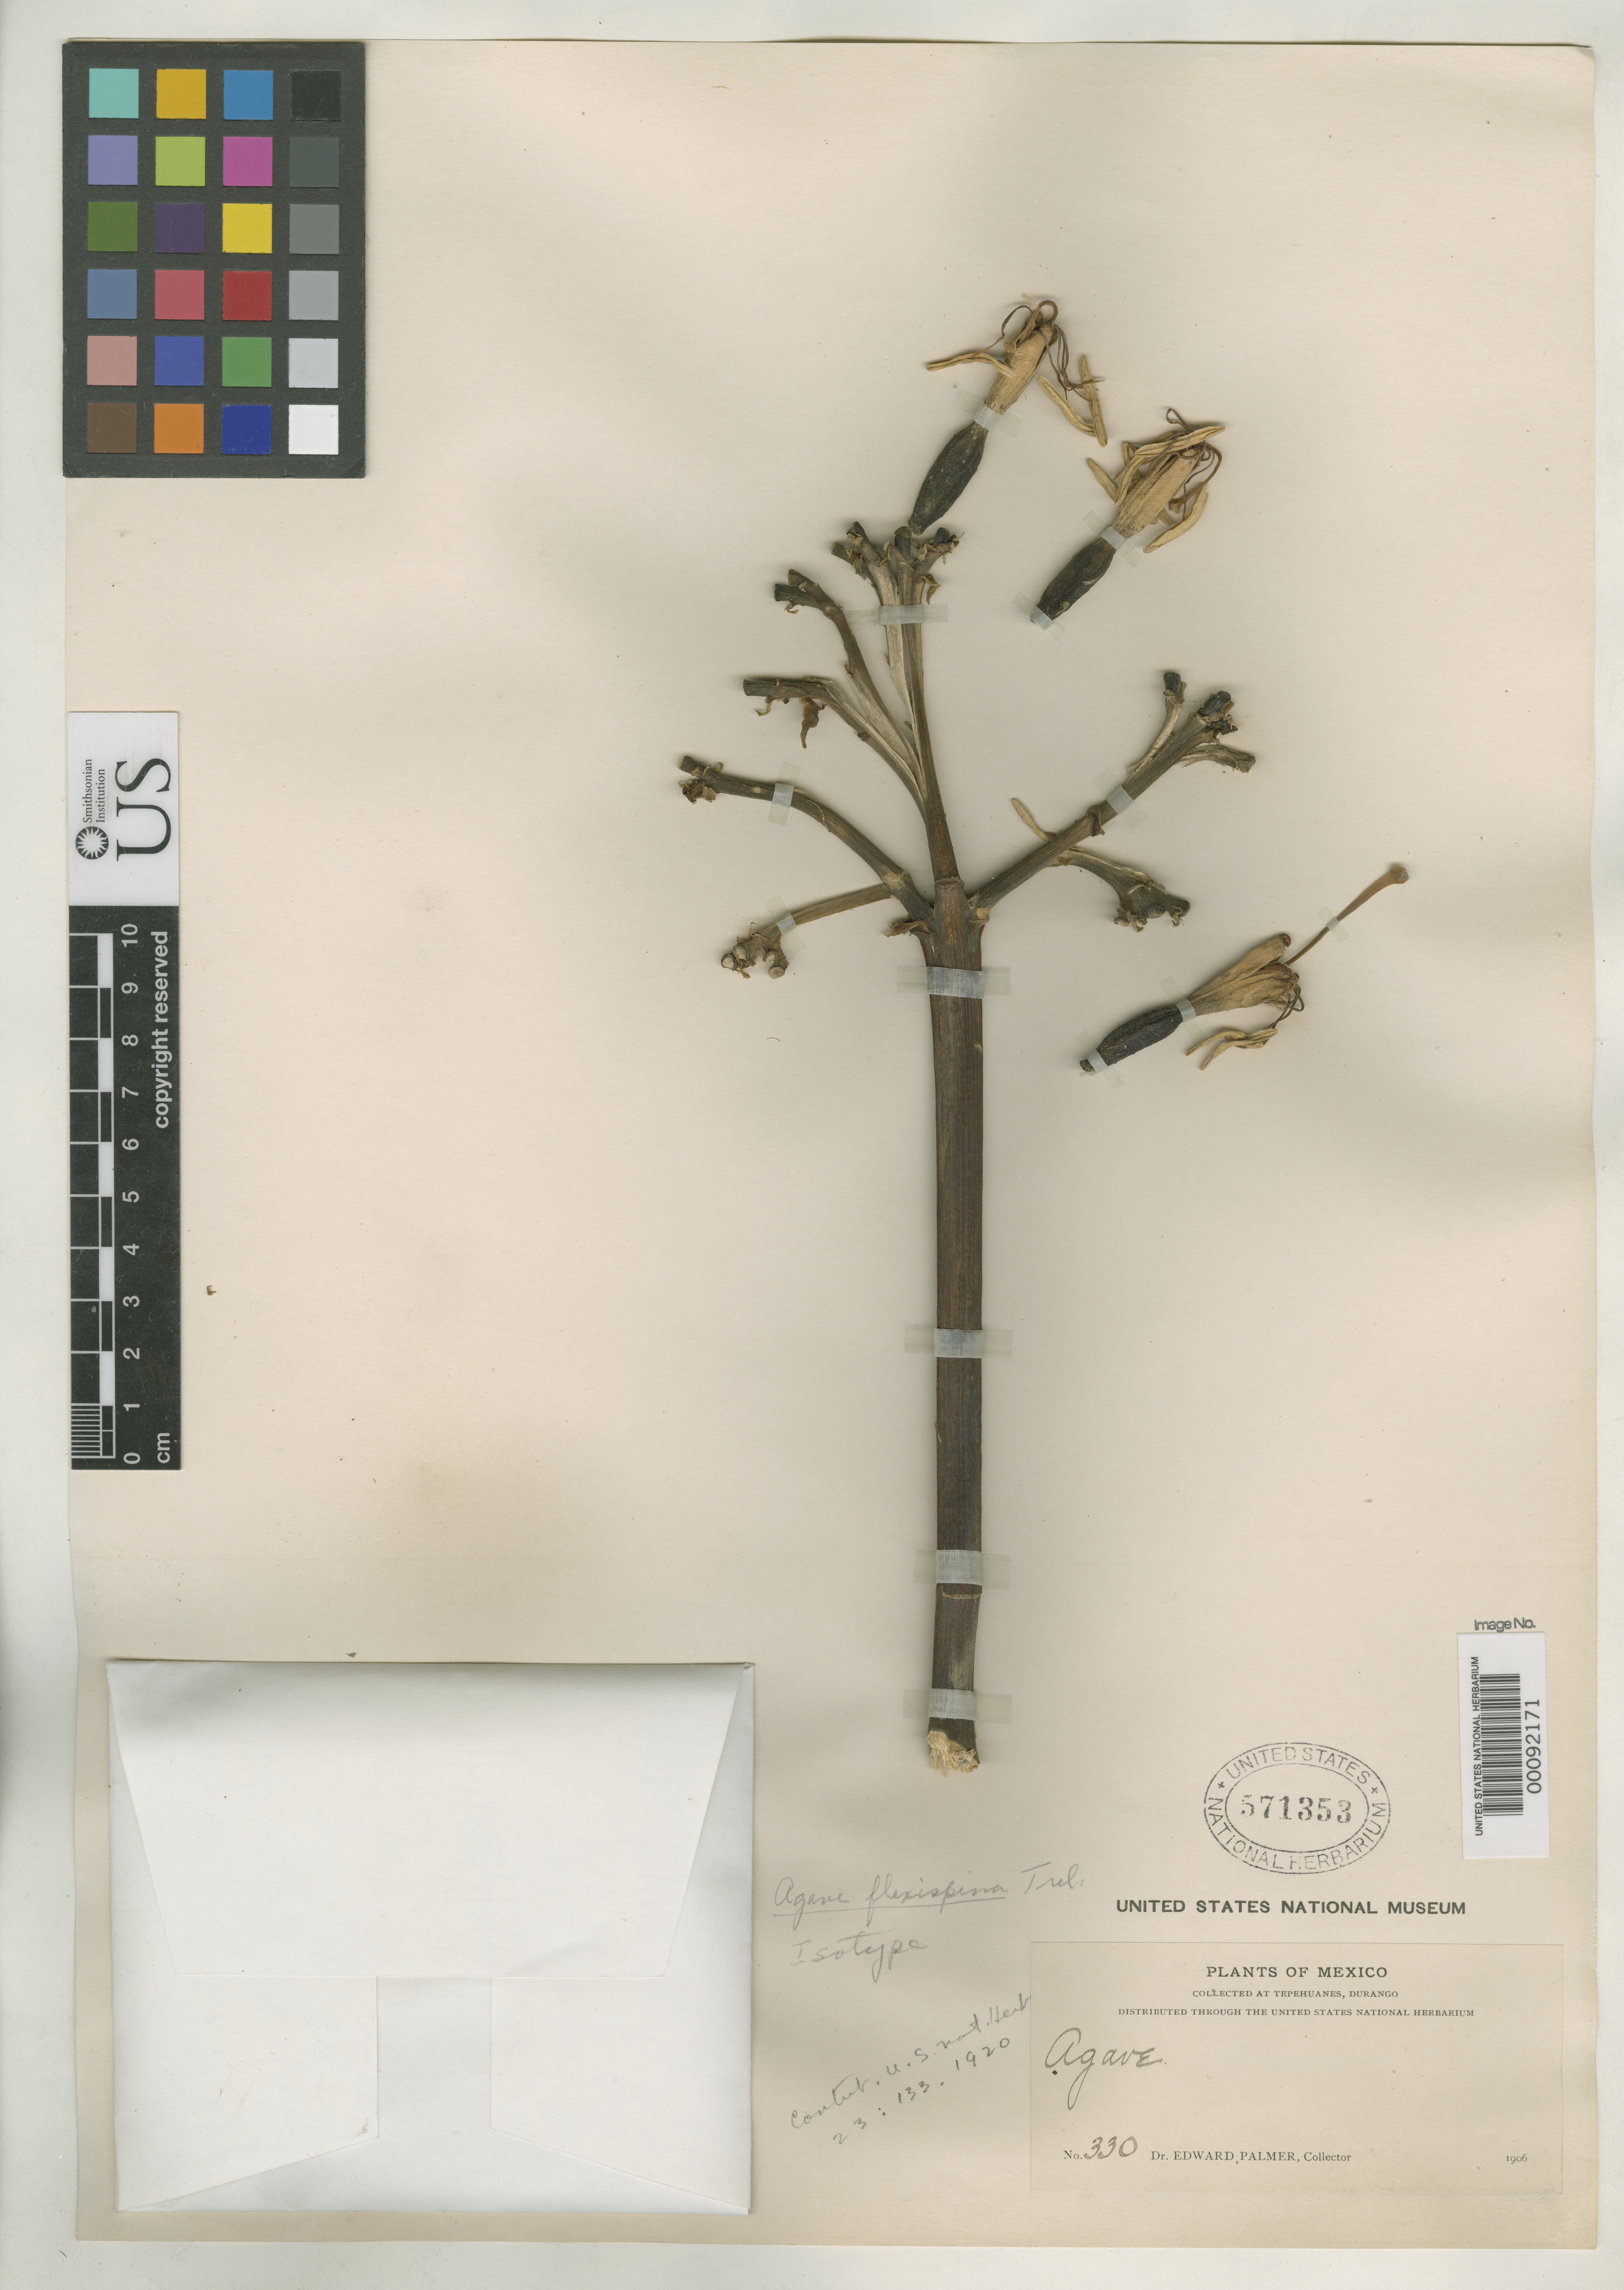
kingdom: Plantae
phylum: Tracheophyta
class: Liliopsida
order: Asparagales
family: Asparagaceae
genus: Agave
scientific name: Agave flexispina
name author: Trel.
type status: Isotype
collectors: E. Palmer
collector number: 330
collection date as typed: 1906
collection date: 1906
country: Mexico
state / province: Durango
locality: Tepehuanes.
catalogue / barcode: US 571353